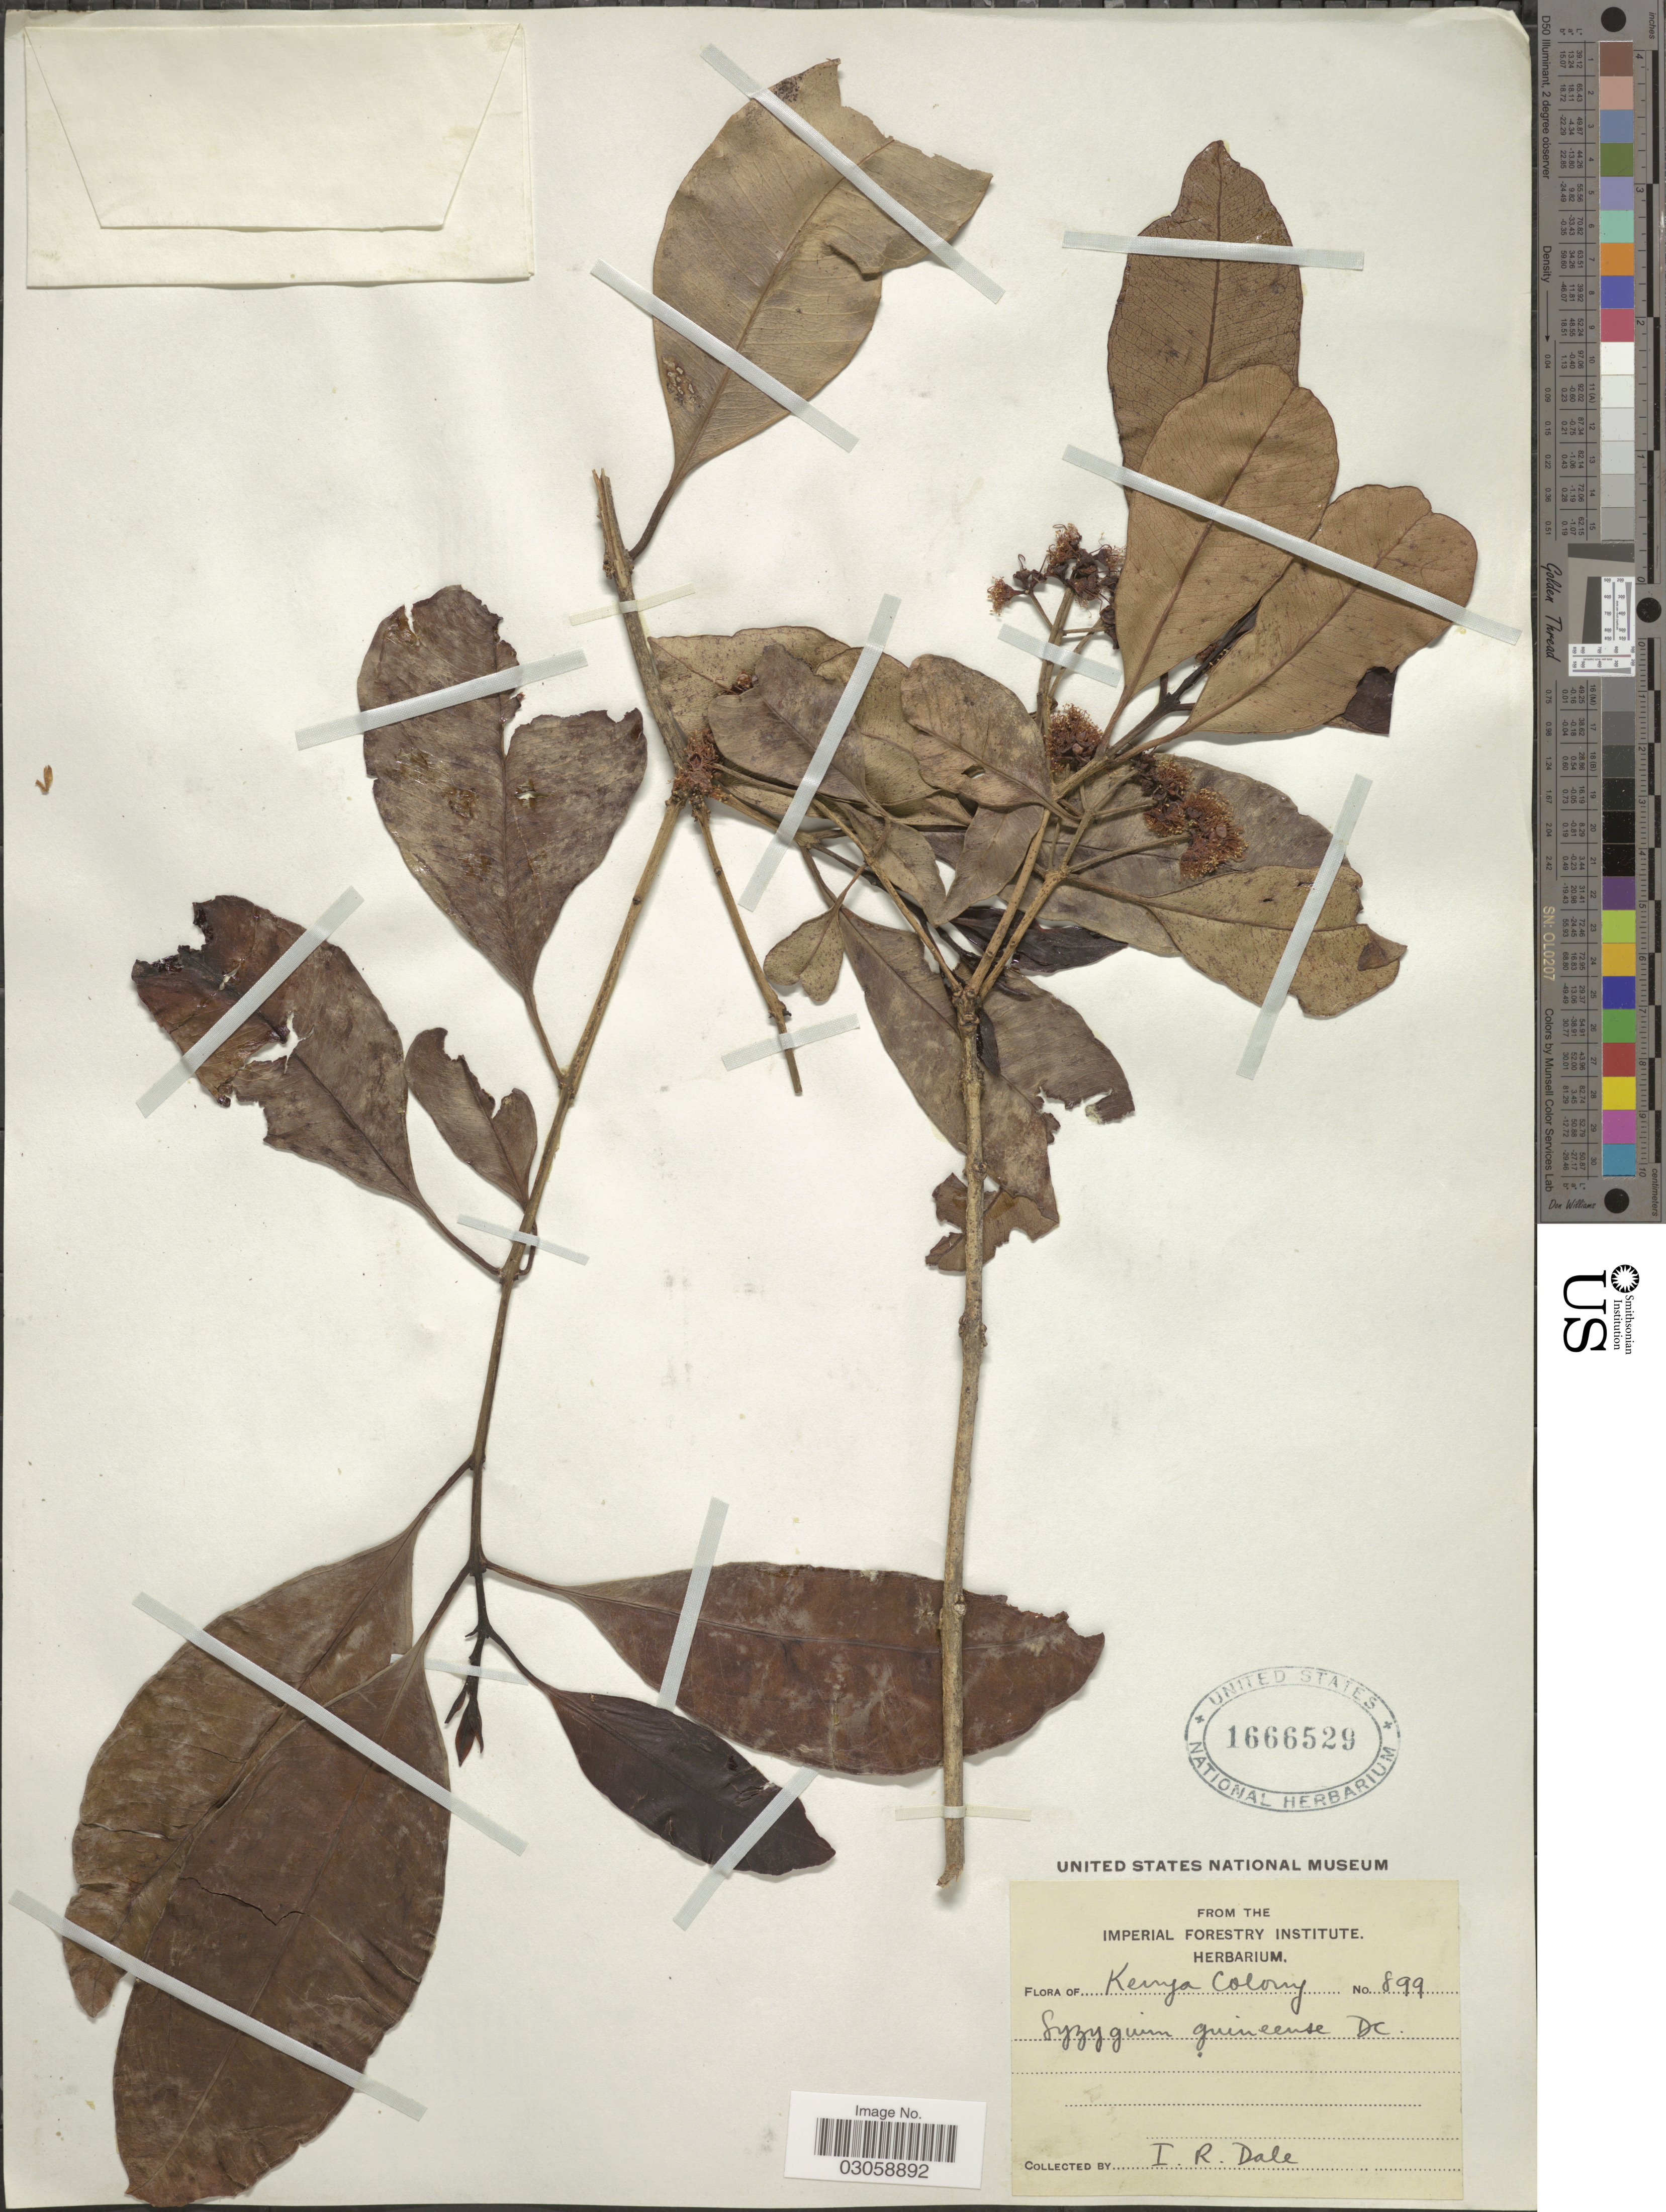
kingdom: Plantae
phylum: Tracheophyta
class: Magnoliopsida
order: Myrtales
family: Myrtaceae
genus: Syzygium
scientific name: Syzygium guineense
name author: (Willd.) DC.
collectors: I. Dale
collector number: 899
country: Kenya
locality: Kenya Colony.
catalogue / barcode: US 1666529